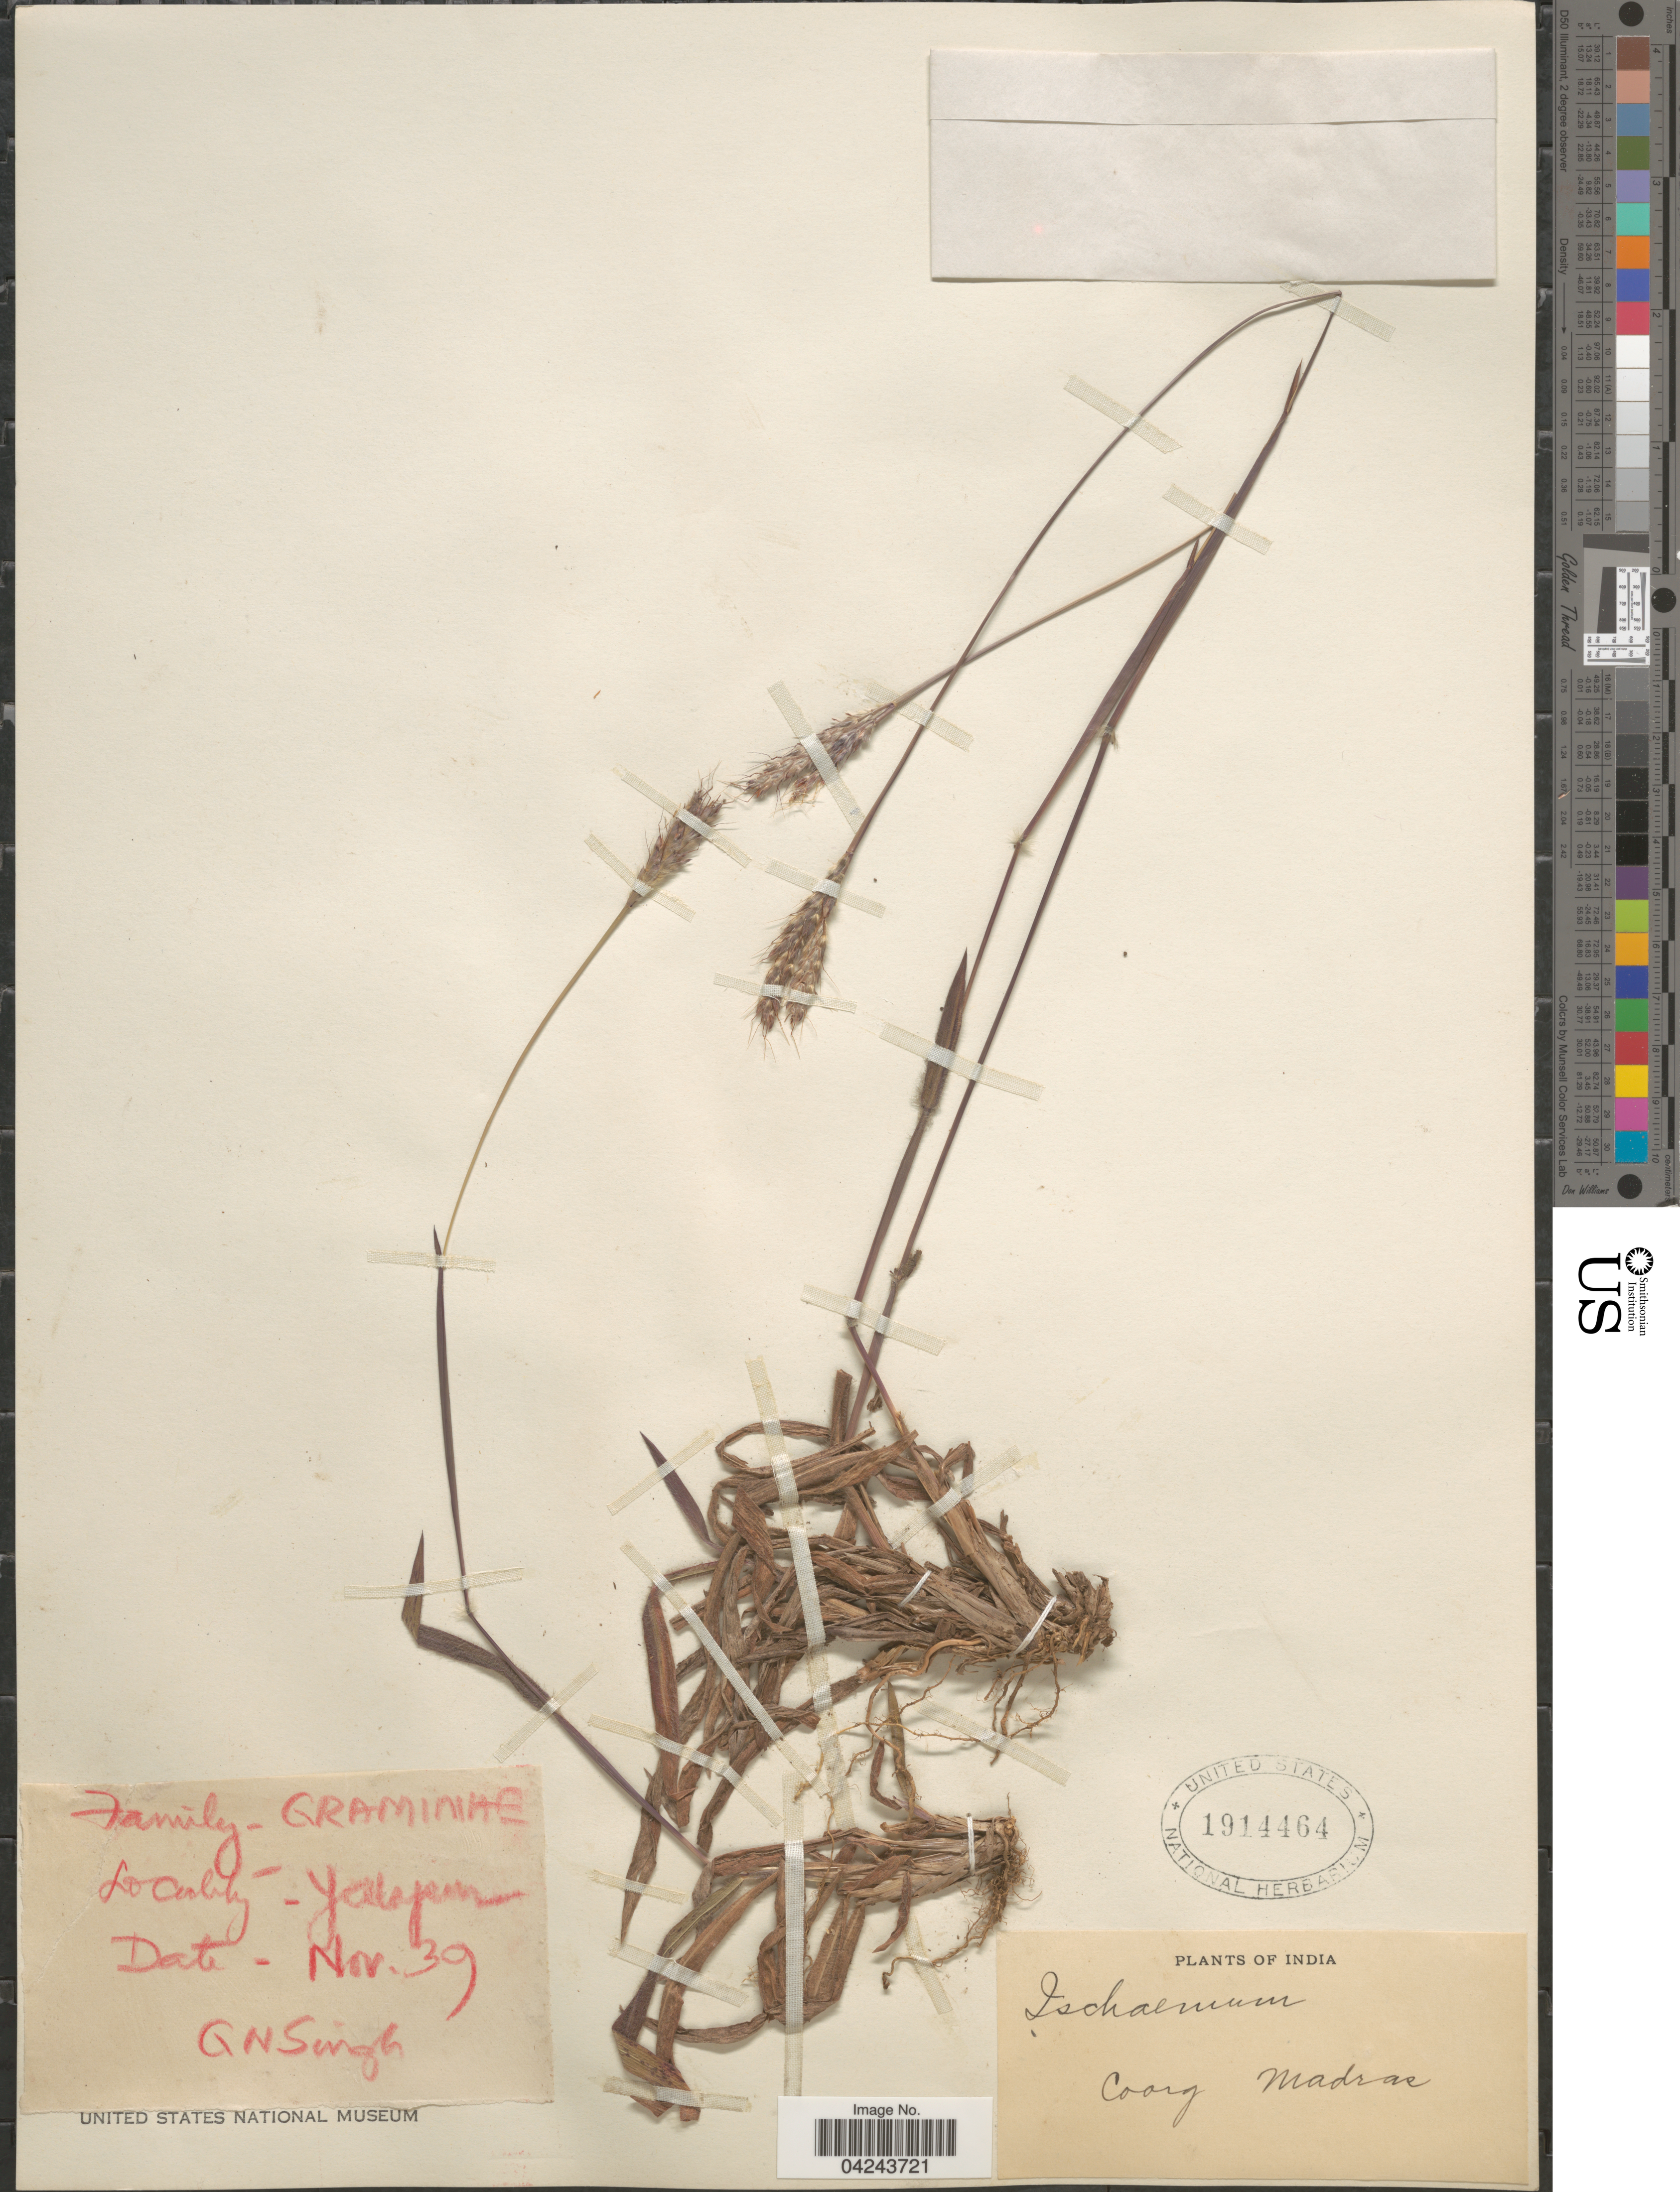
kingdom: Plantae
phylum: Tracheophyta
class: Liliopsida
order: Poales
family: Poaceae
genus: Ischaemum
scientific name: Ischaemum sp.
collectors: G. Singh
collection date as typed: Transcribed d/m/y: /11/39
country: India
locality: Yalapan. Coorg. Madras.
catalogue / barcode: US 1914464